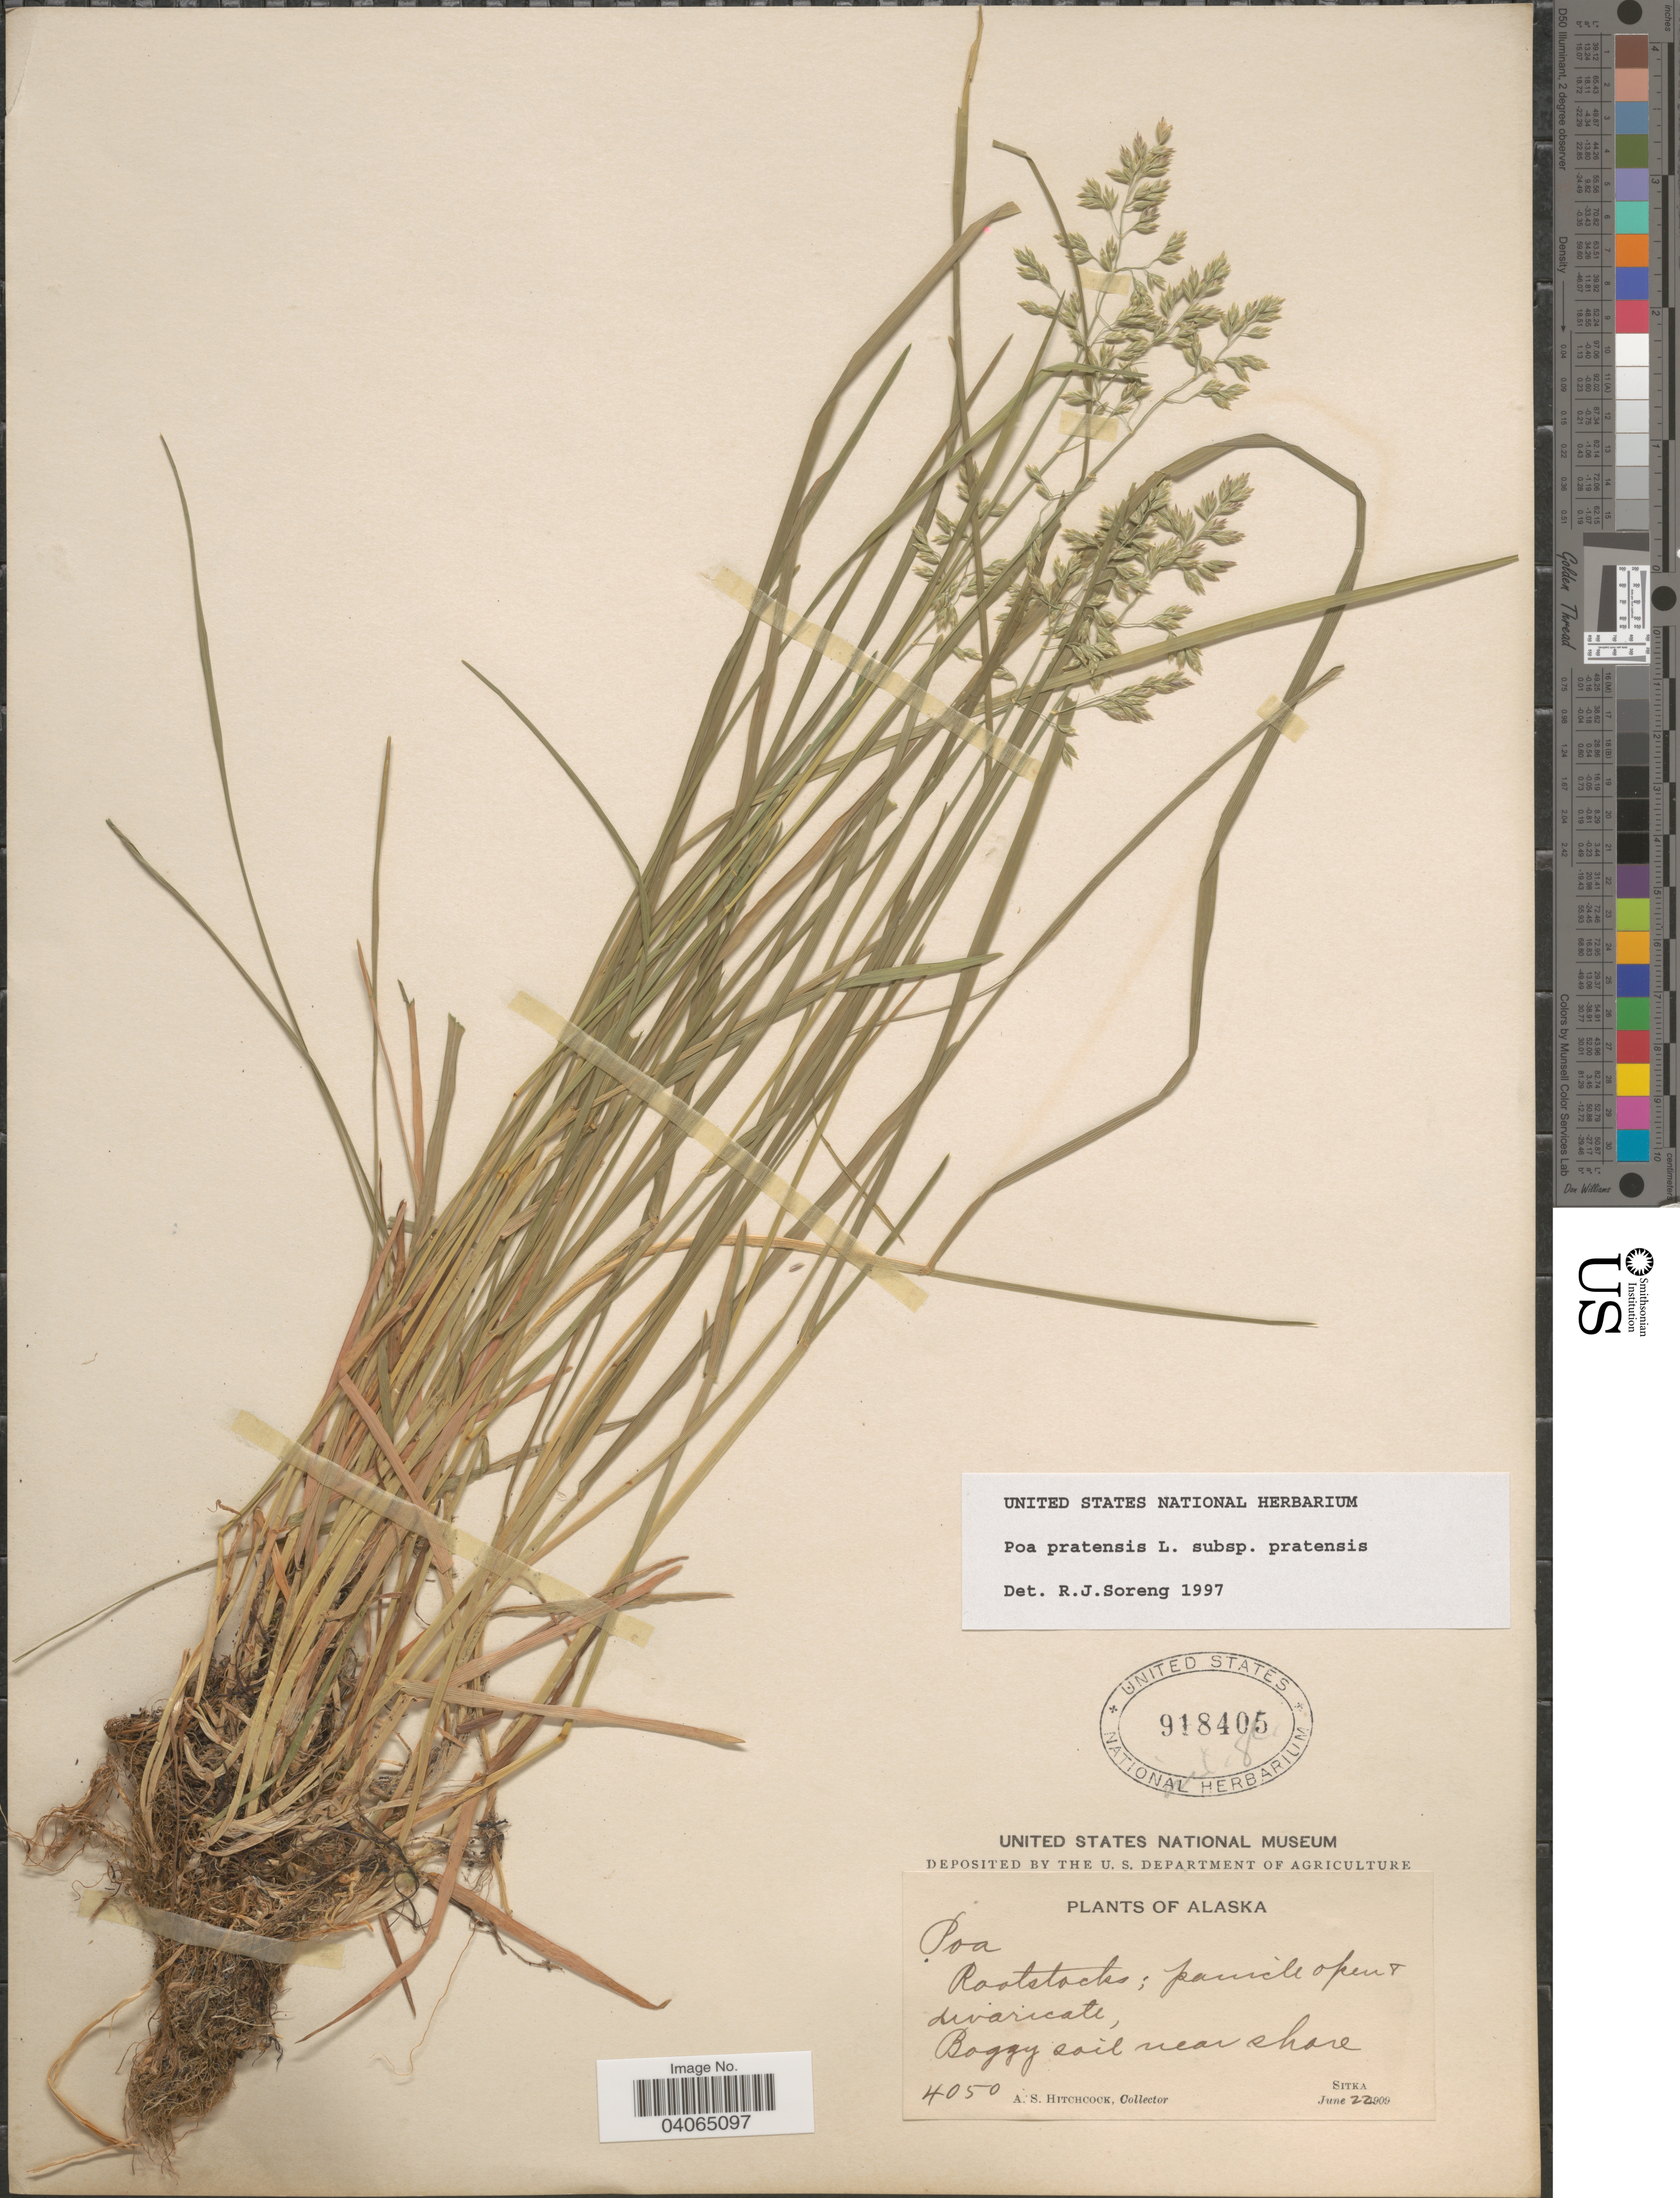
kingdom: Plantae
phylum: Tracheophyta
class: Liliopsida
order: Poales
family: Poaceae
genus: Poa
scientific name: Poa pratensis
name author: L.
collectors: A. S. Hitchcock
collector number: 4050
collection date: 1909-06-22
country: United States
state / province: Alaska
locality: Boggy soil near shore. Sitka.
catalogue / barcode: US 918405